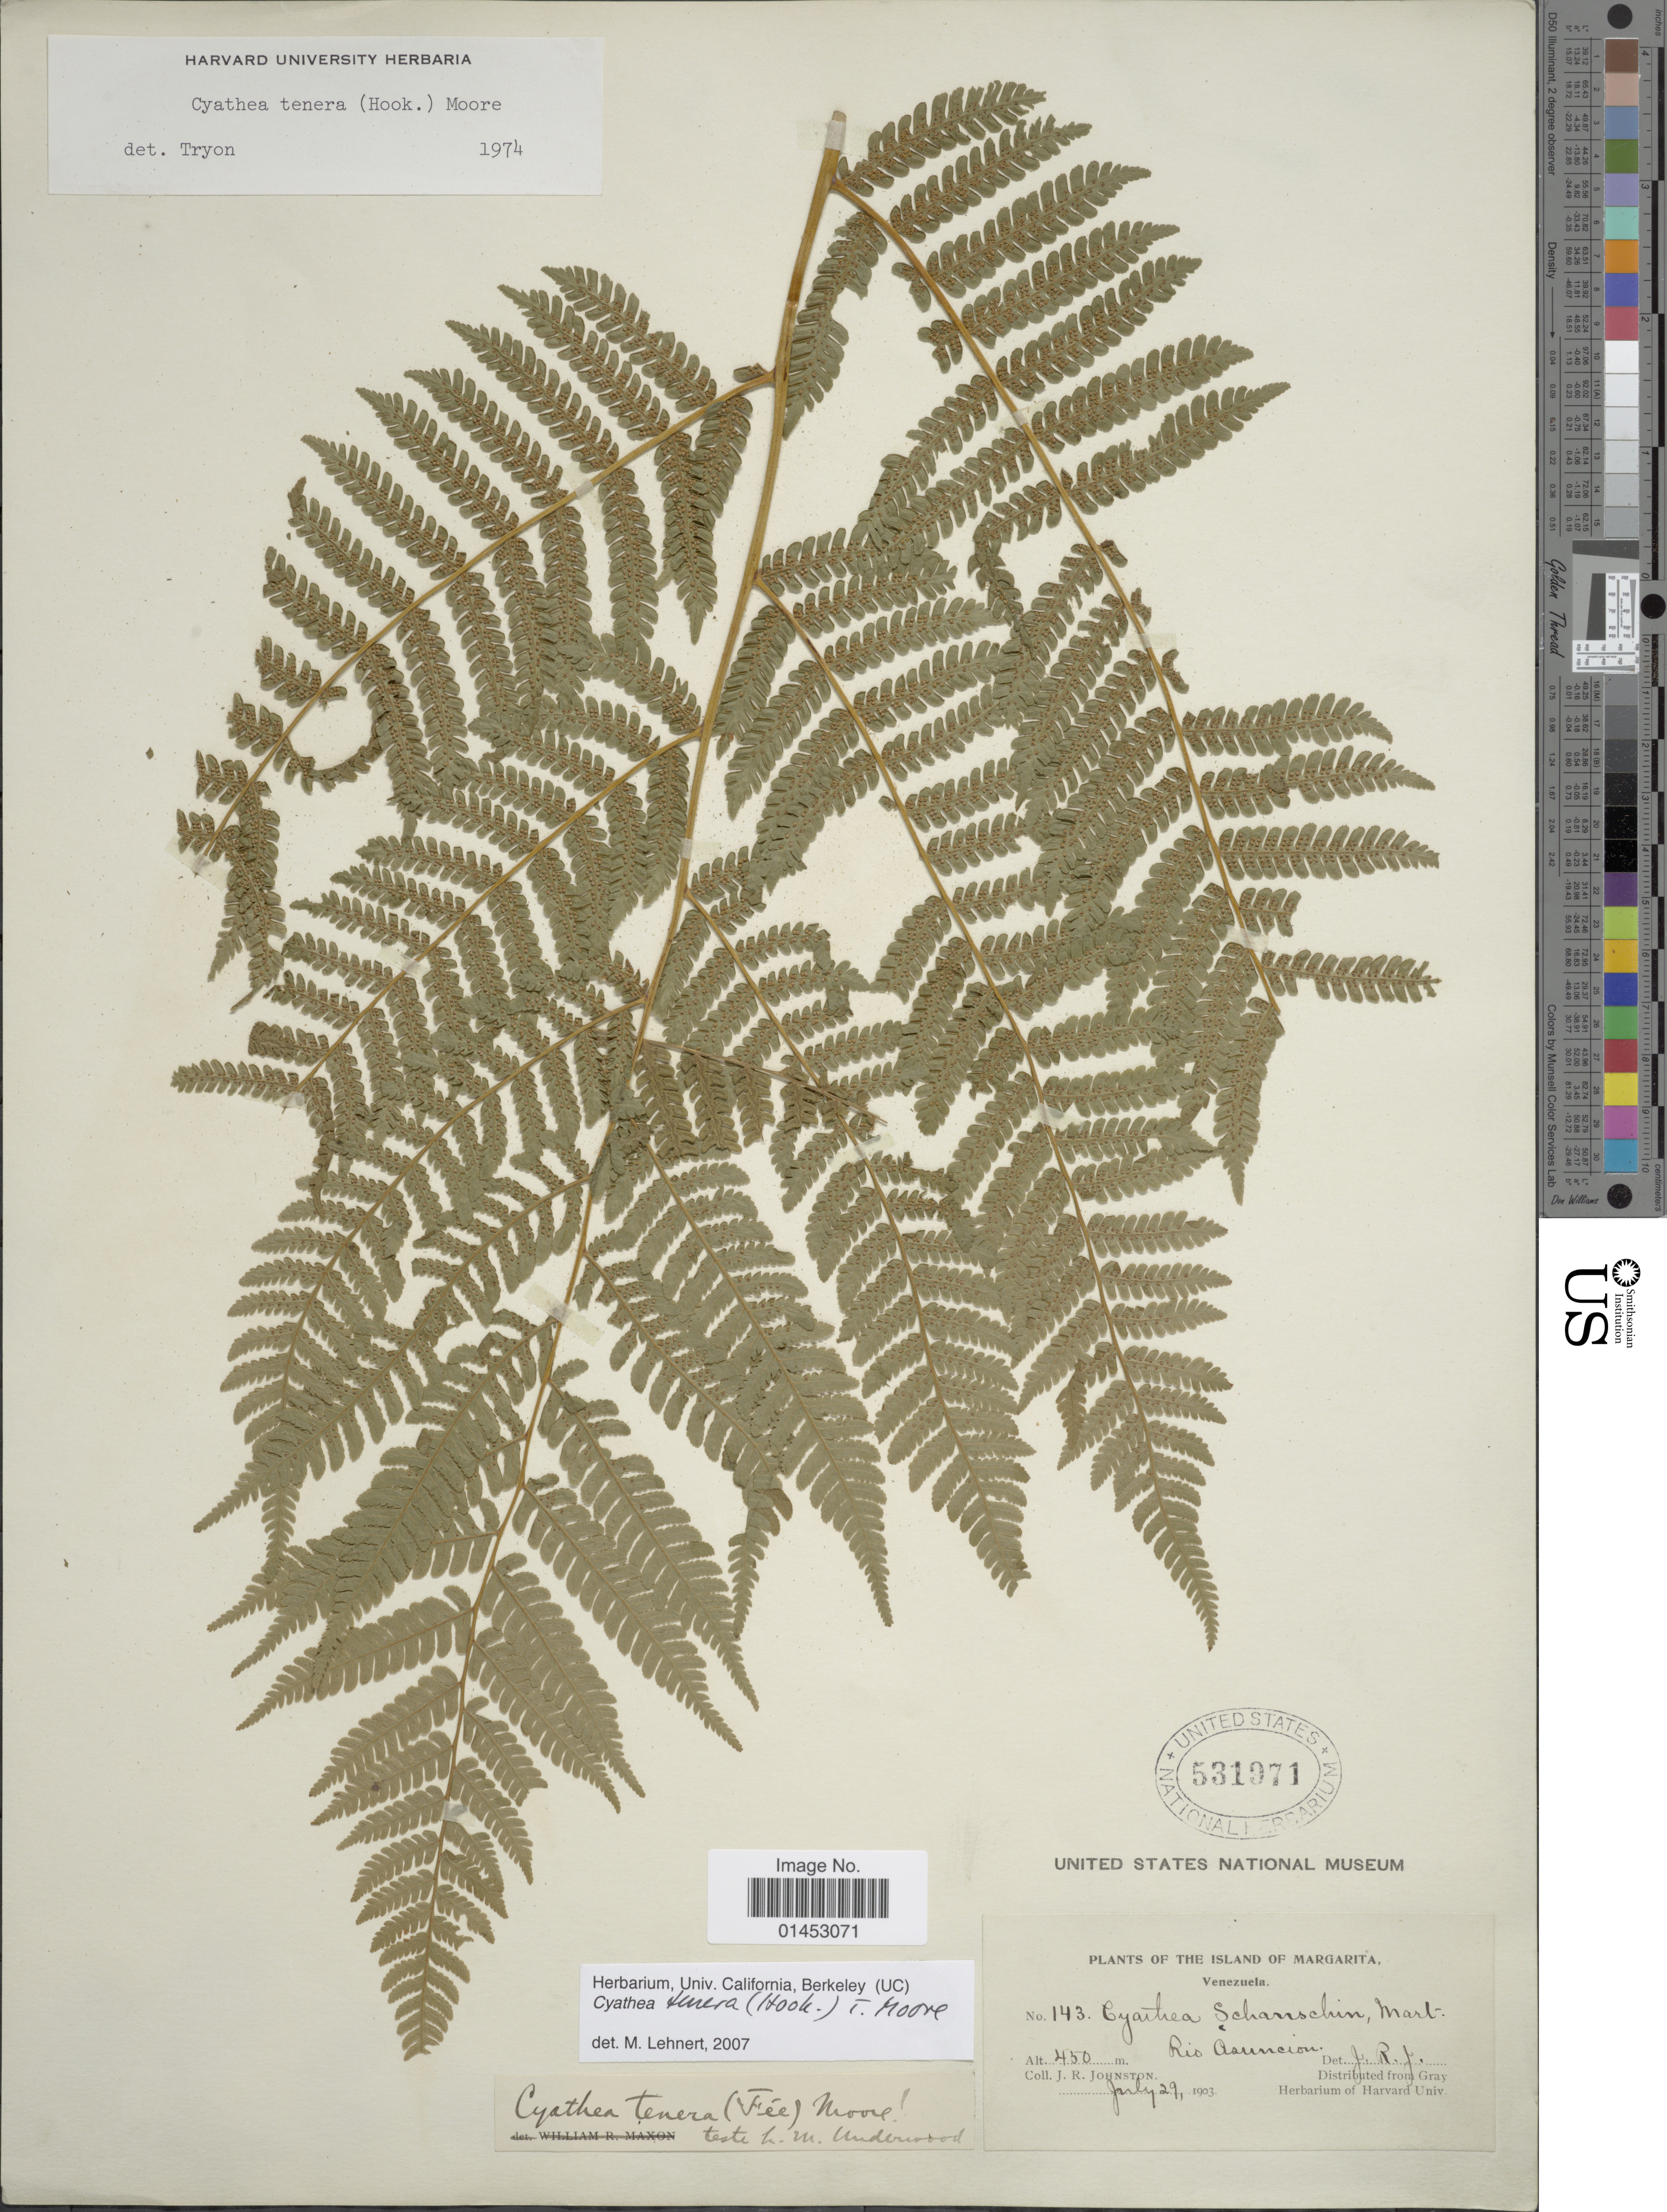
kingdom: Plantae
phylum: Tracheophyta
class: Polypodiopsida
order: Cyatheales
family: Cyatheaceae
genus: Cyathea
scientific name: Cyathea tenera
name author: (J. Sm. ex Hook.) T. Moore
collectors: J. Johnston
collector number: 143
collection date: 1903-07-29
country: Venezuela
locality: Island of Margarita, Rio Asuncion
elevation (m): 450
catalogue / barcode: US 531971